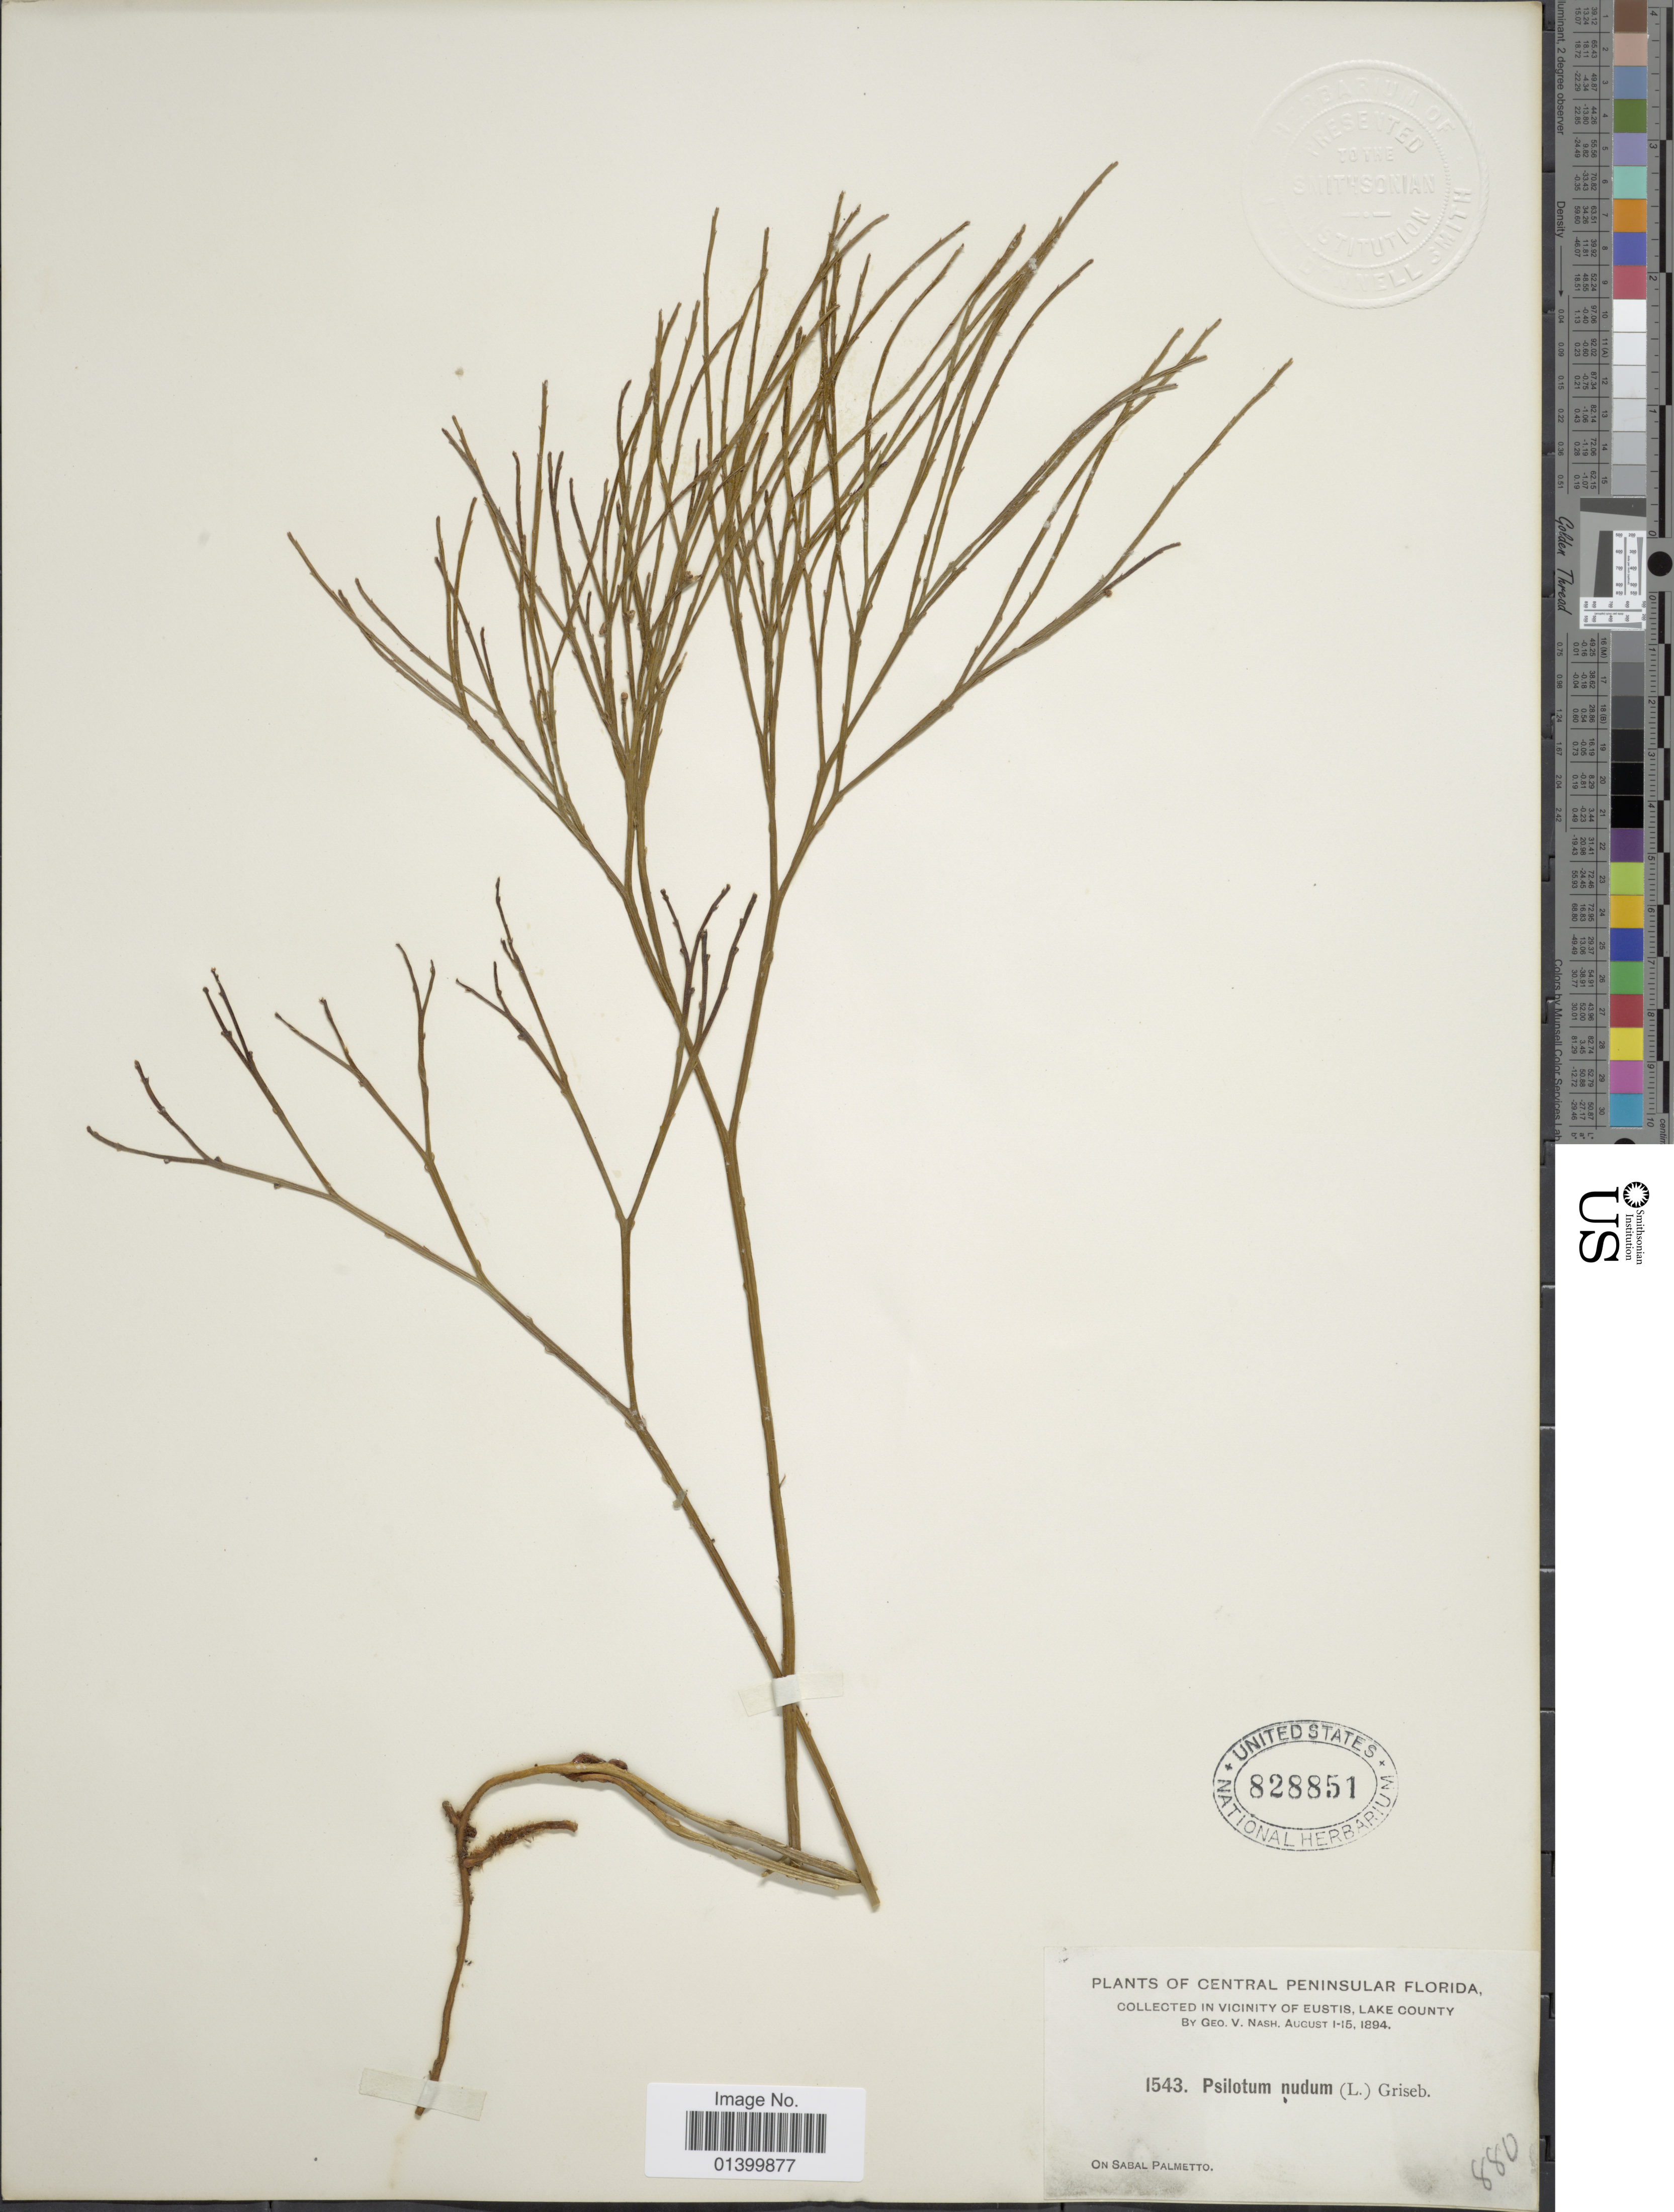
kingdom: Plantae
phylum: Tracheophyta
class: Polypodiopsida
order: Psilotales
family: Psilotaceae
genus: Psilotum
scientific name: Psilotum nudum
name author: (L.) P. Beauv.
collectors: G. V. Nash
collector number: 1543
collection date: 1894-08-01/1894-08-15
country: United States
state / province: Florida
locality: Central Peninsula Florida. In Vicinity of Eustis, Lake County. On Sabal Palmetto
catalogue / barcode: US 828851